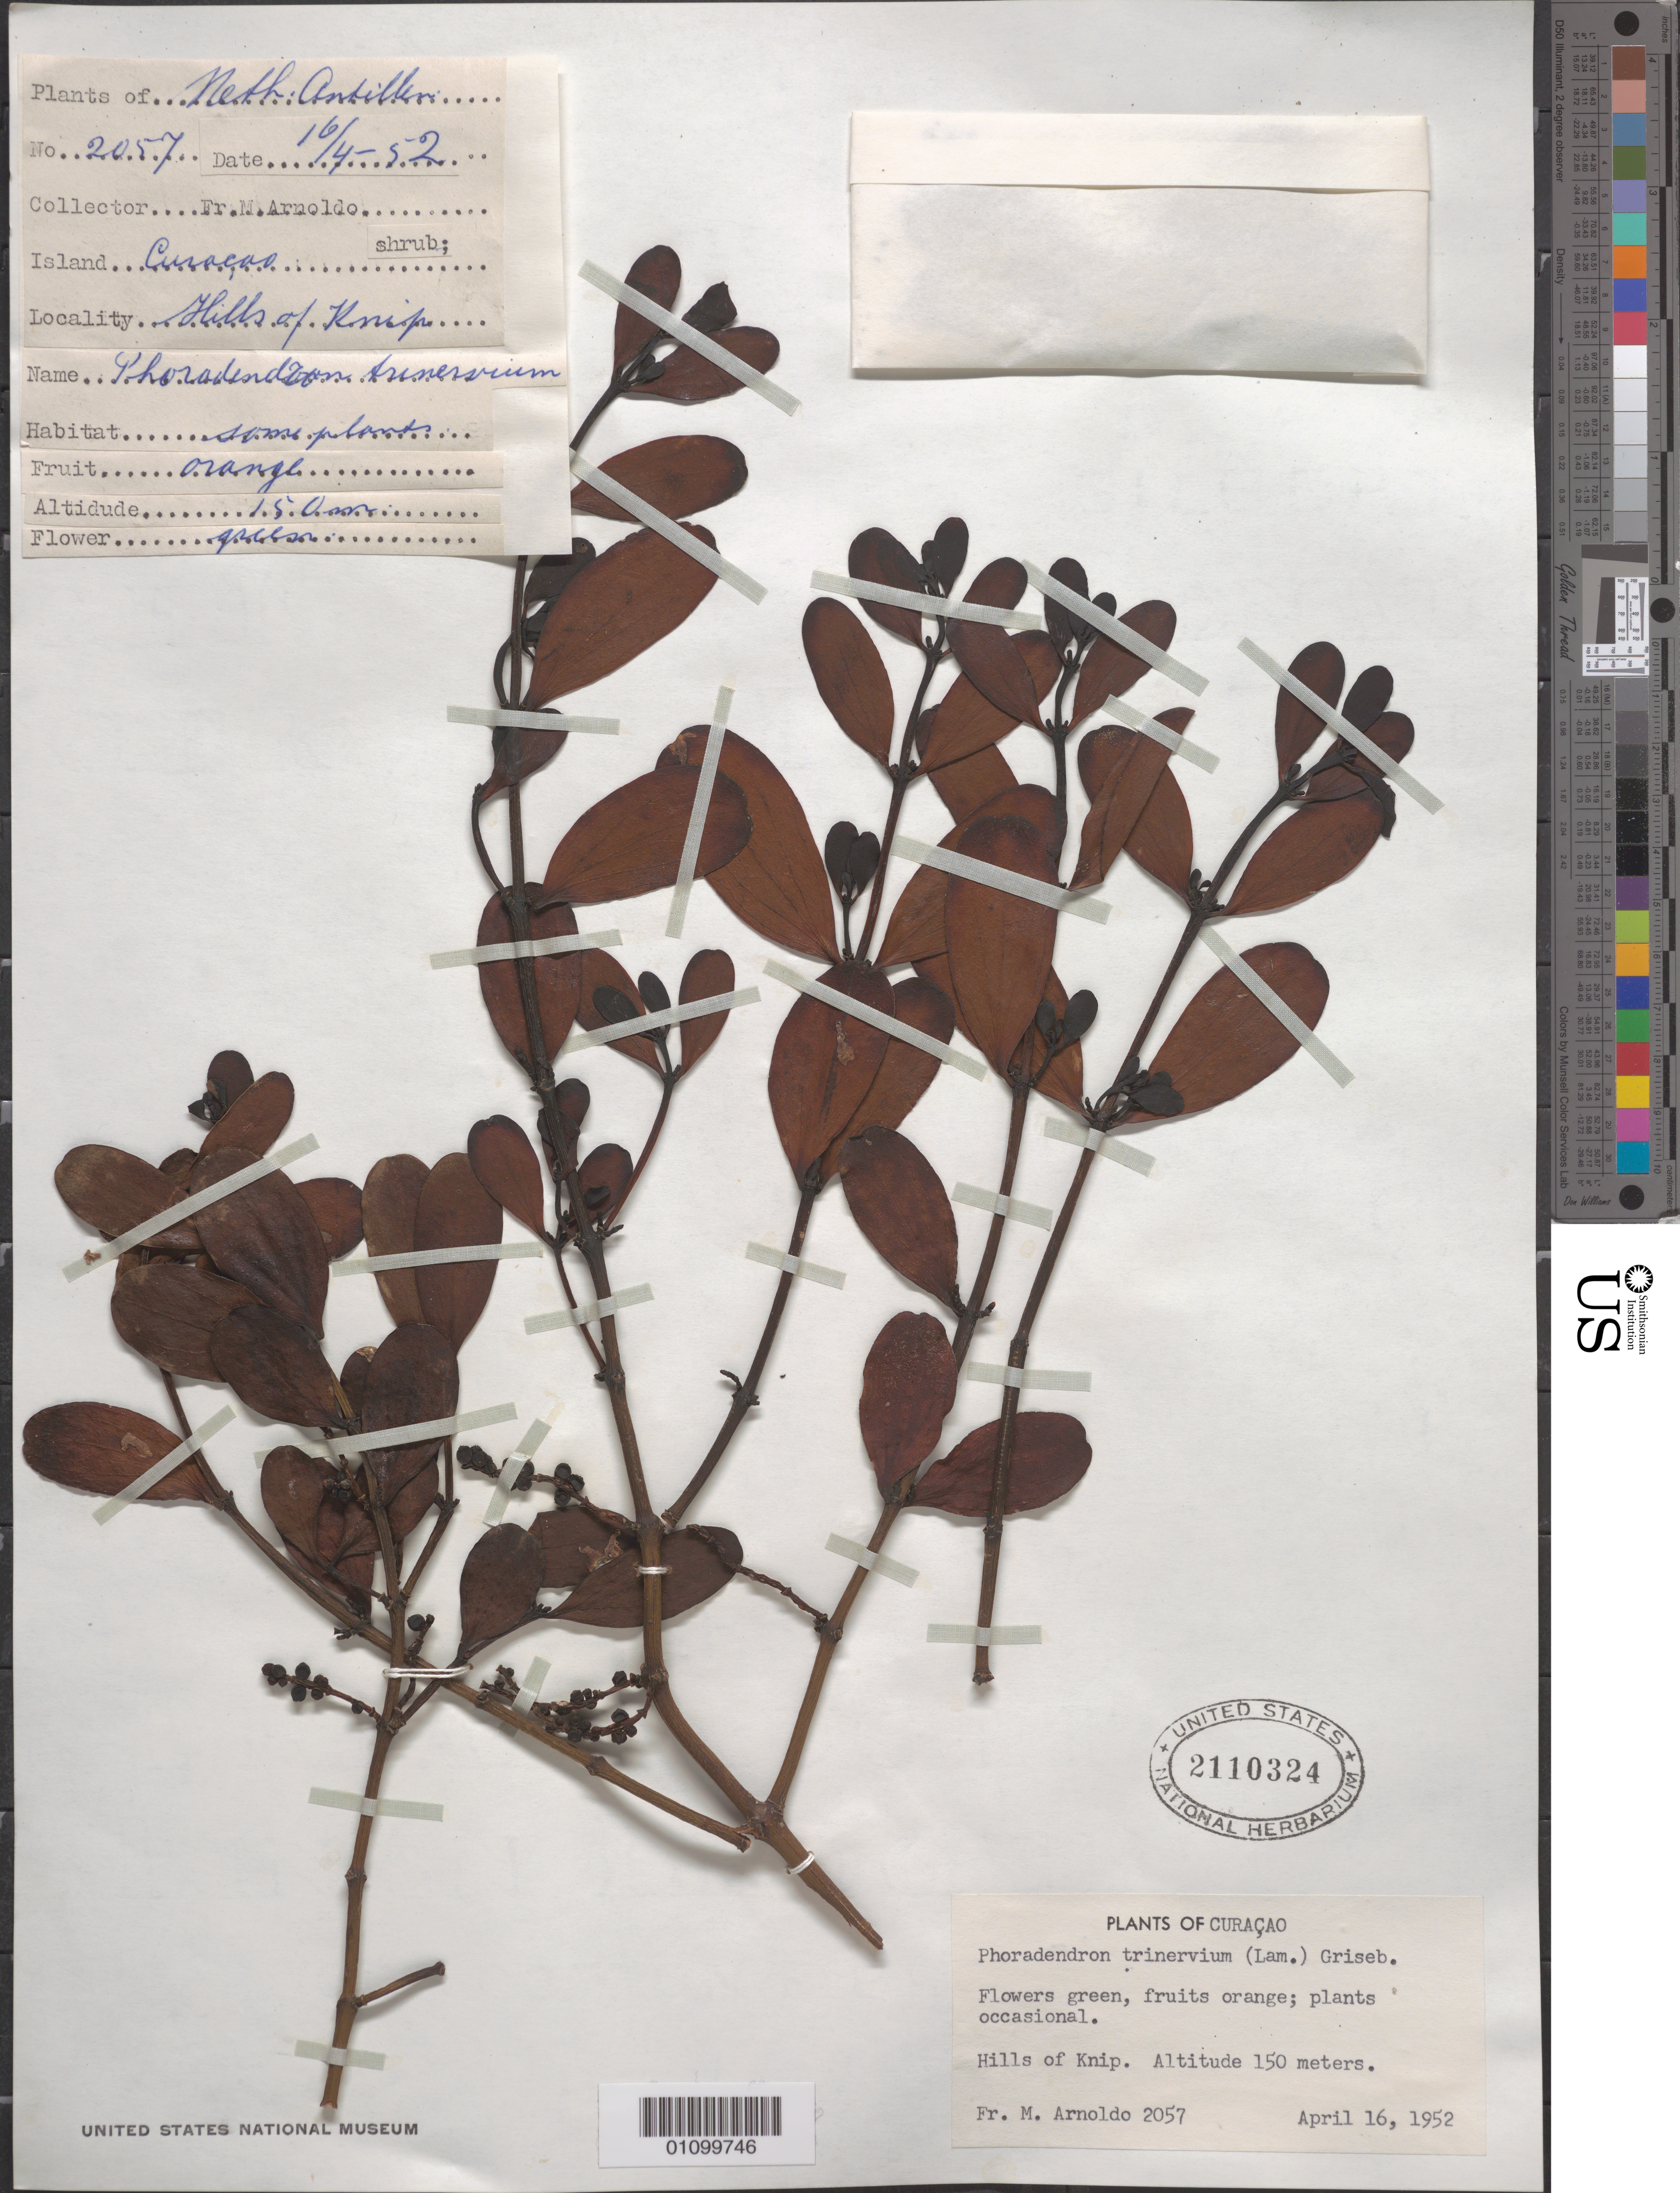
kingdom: Plantae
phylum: Tracheophyta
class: Magnoliopsida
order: Santalales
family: Viscaceae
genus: Phoradendron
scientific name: Phoradendron trinervium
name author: (Lam.) Griseb.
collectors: N. Arnoldo-Broeders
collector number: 2057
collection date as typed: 16 Apr 1952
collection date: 1952-04-16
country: Curaçao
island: Curaçao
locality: Hills of Knip.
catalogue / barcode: US 2110324